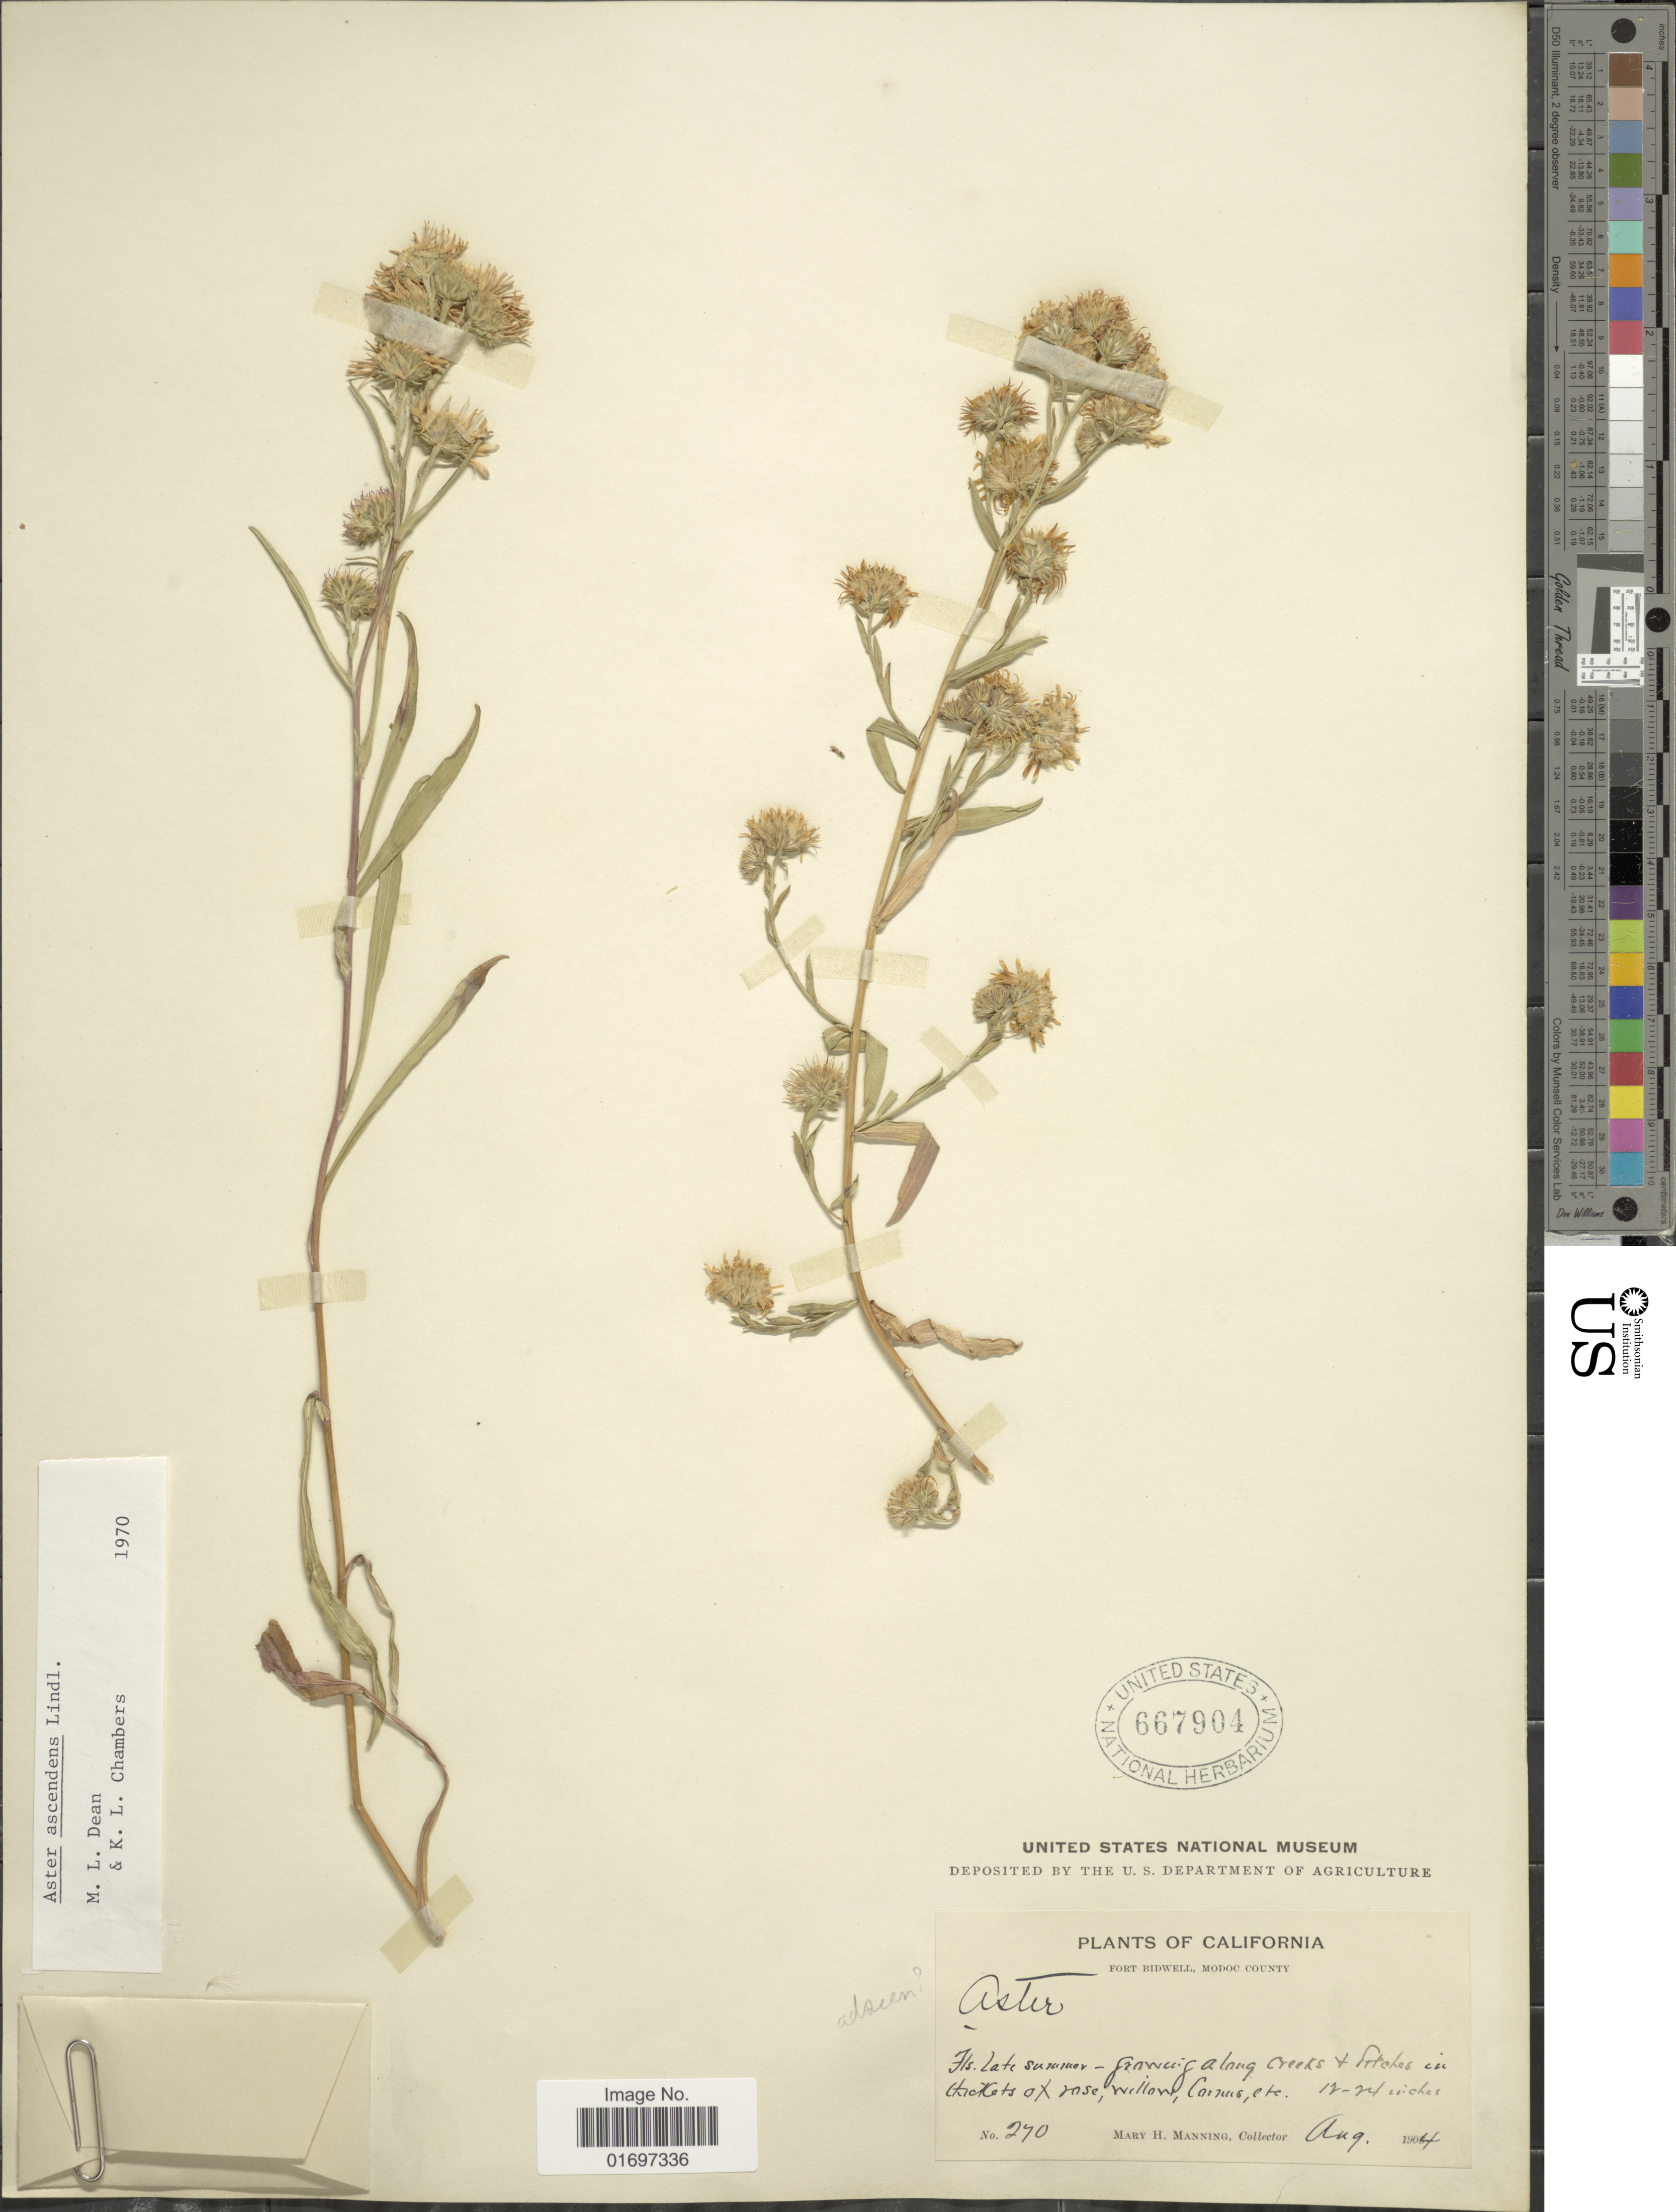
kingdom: Plantae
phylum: Tracheophyta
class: Magnoliopsida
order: Asterales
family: Asteraceae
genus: Symphyotrichum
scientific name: Symphyotrichum ascendens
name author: (Lindl.) G.L. Nesom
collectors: M. Manning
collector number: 270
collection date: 1904-08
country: United States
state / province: California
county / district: Modoc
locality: California. Fort Bidwell, Modoc County. Growing along Creeks & ditches in thickets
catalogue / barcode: US 667904